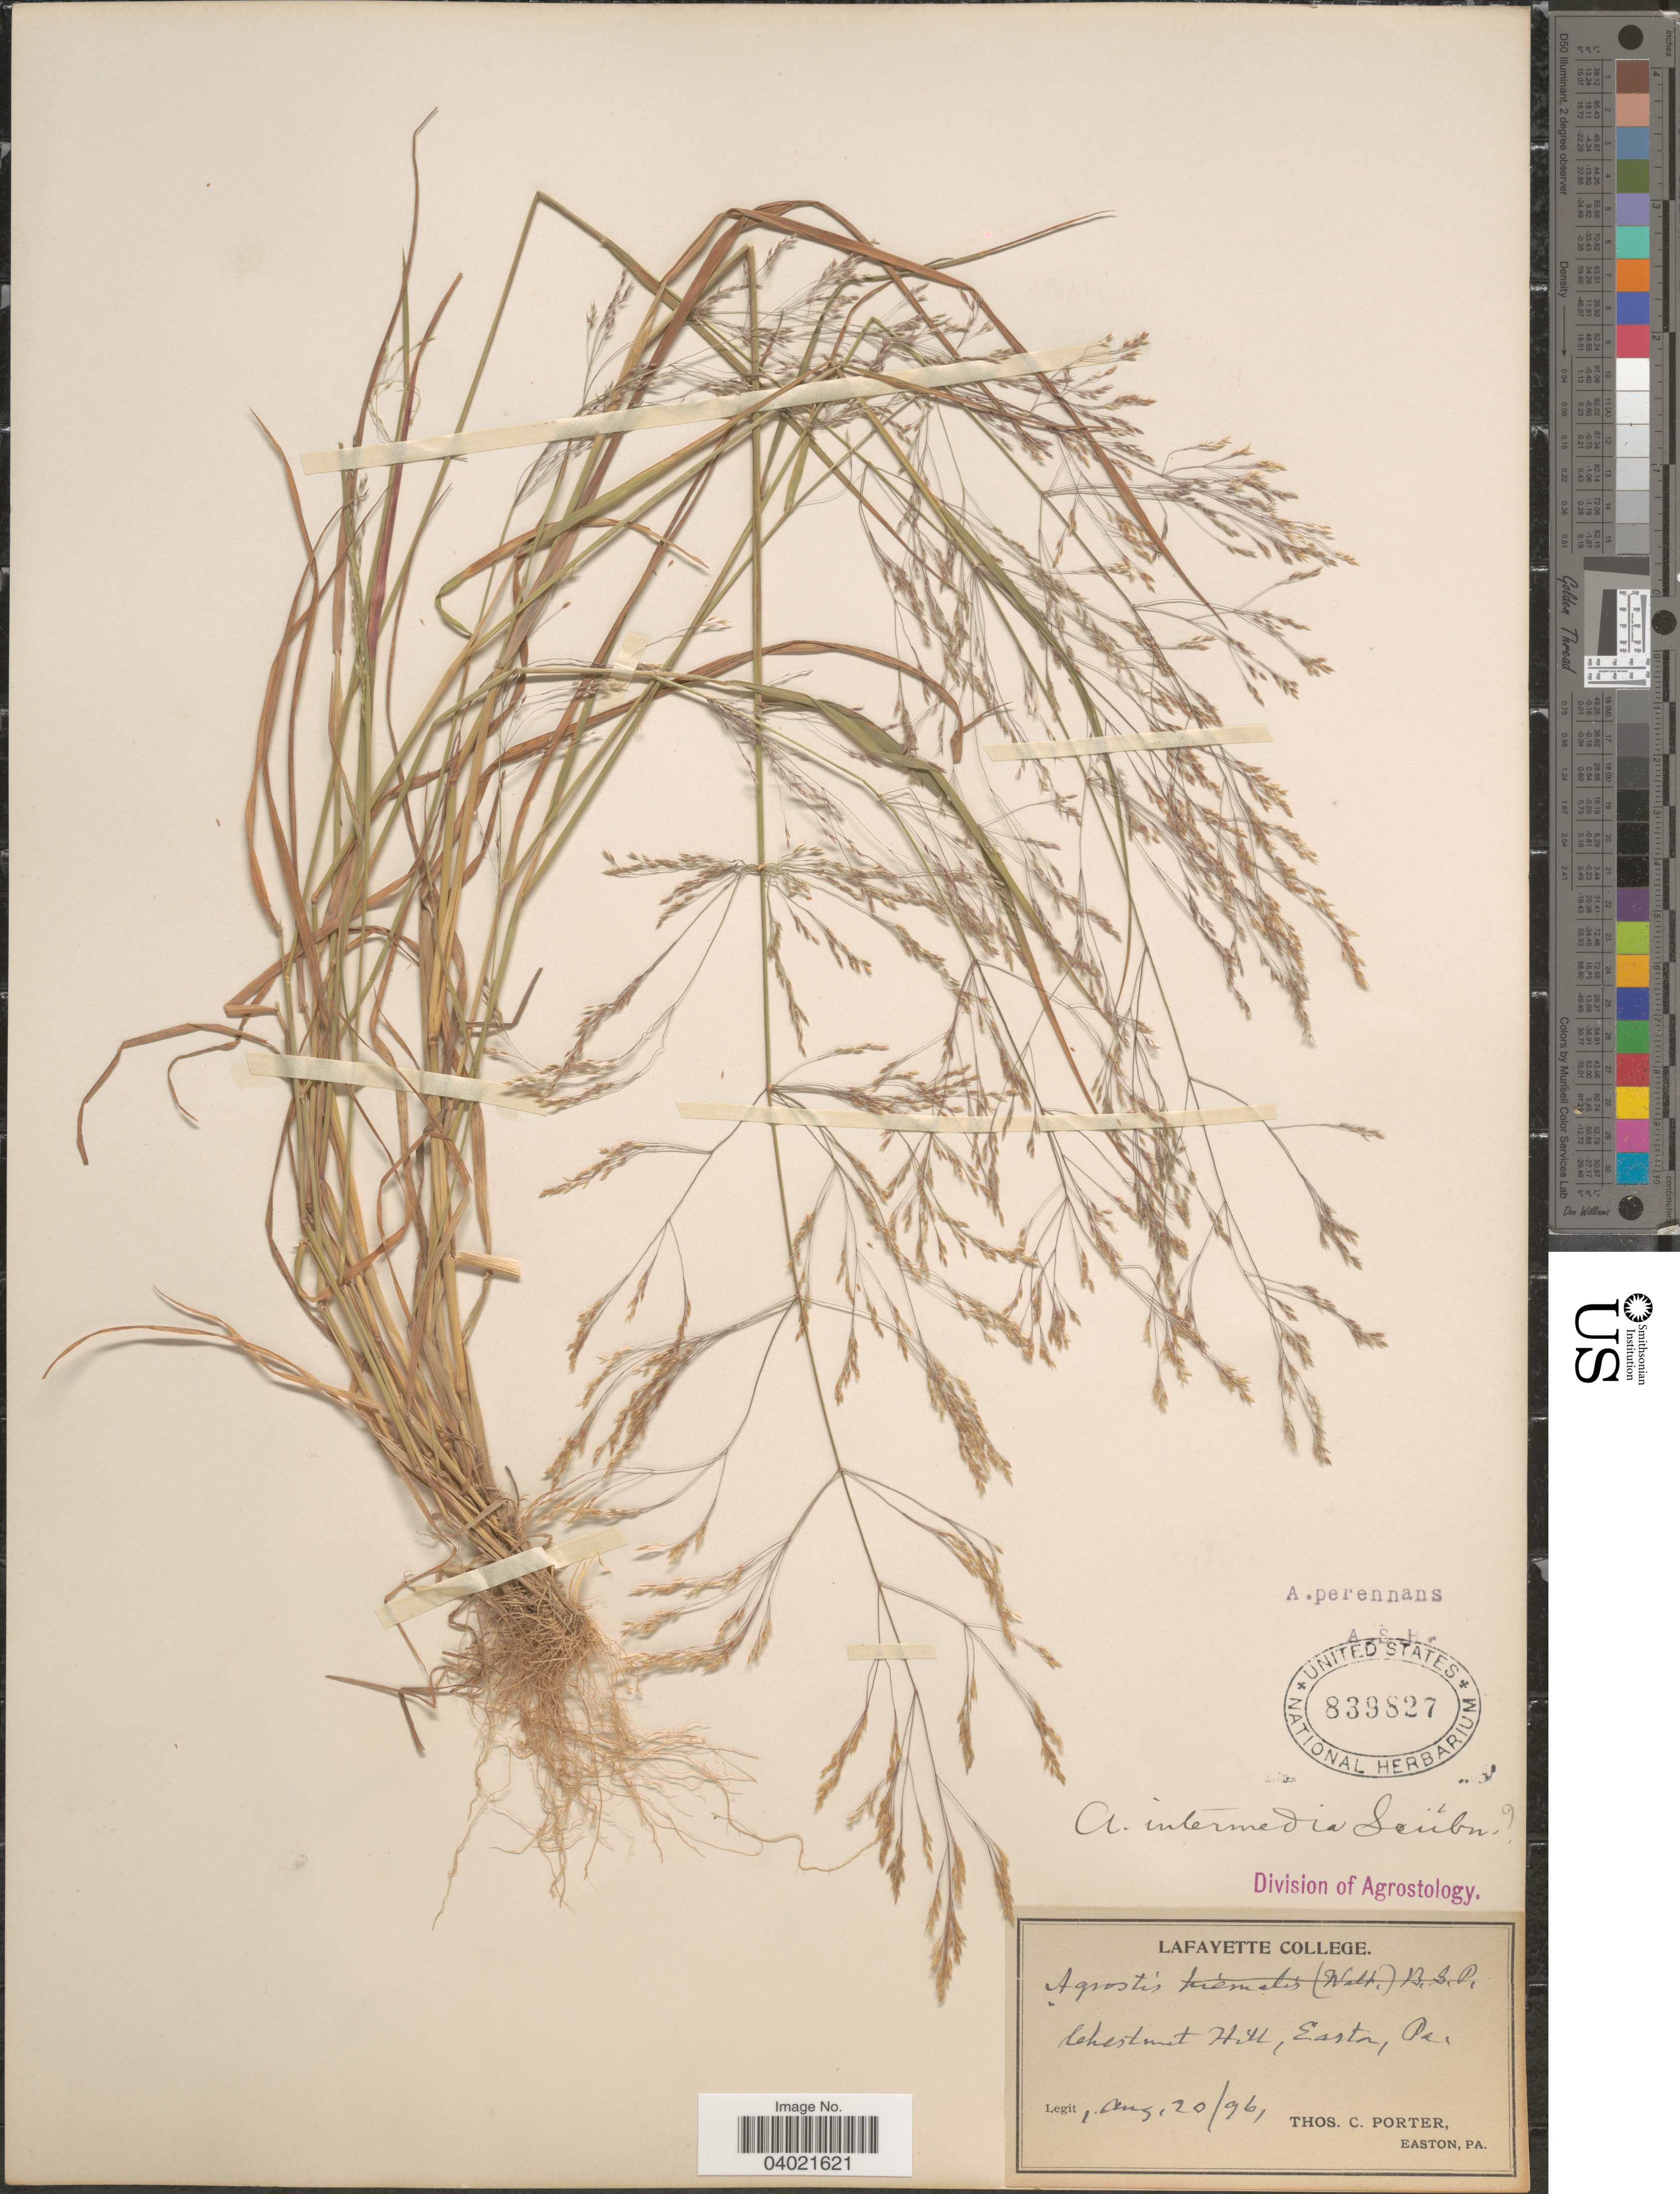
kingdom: Plantae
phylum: Tracheophyta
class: Liliopsida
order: Poales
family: Poaceae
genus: Agrostis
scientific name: Agrostis perennans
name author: (Walter) Tuck.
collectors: T. Porter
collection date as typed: Transcribed d/m/y: 20/8/96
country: United States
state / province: Pennsylvania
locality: Chestnut Hill, Easton.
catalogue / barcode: US 839827